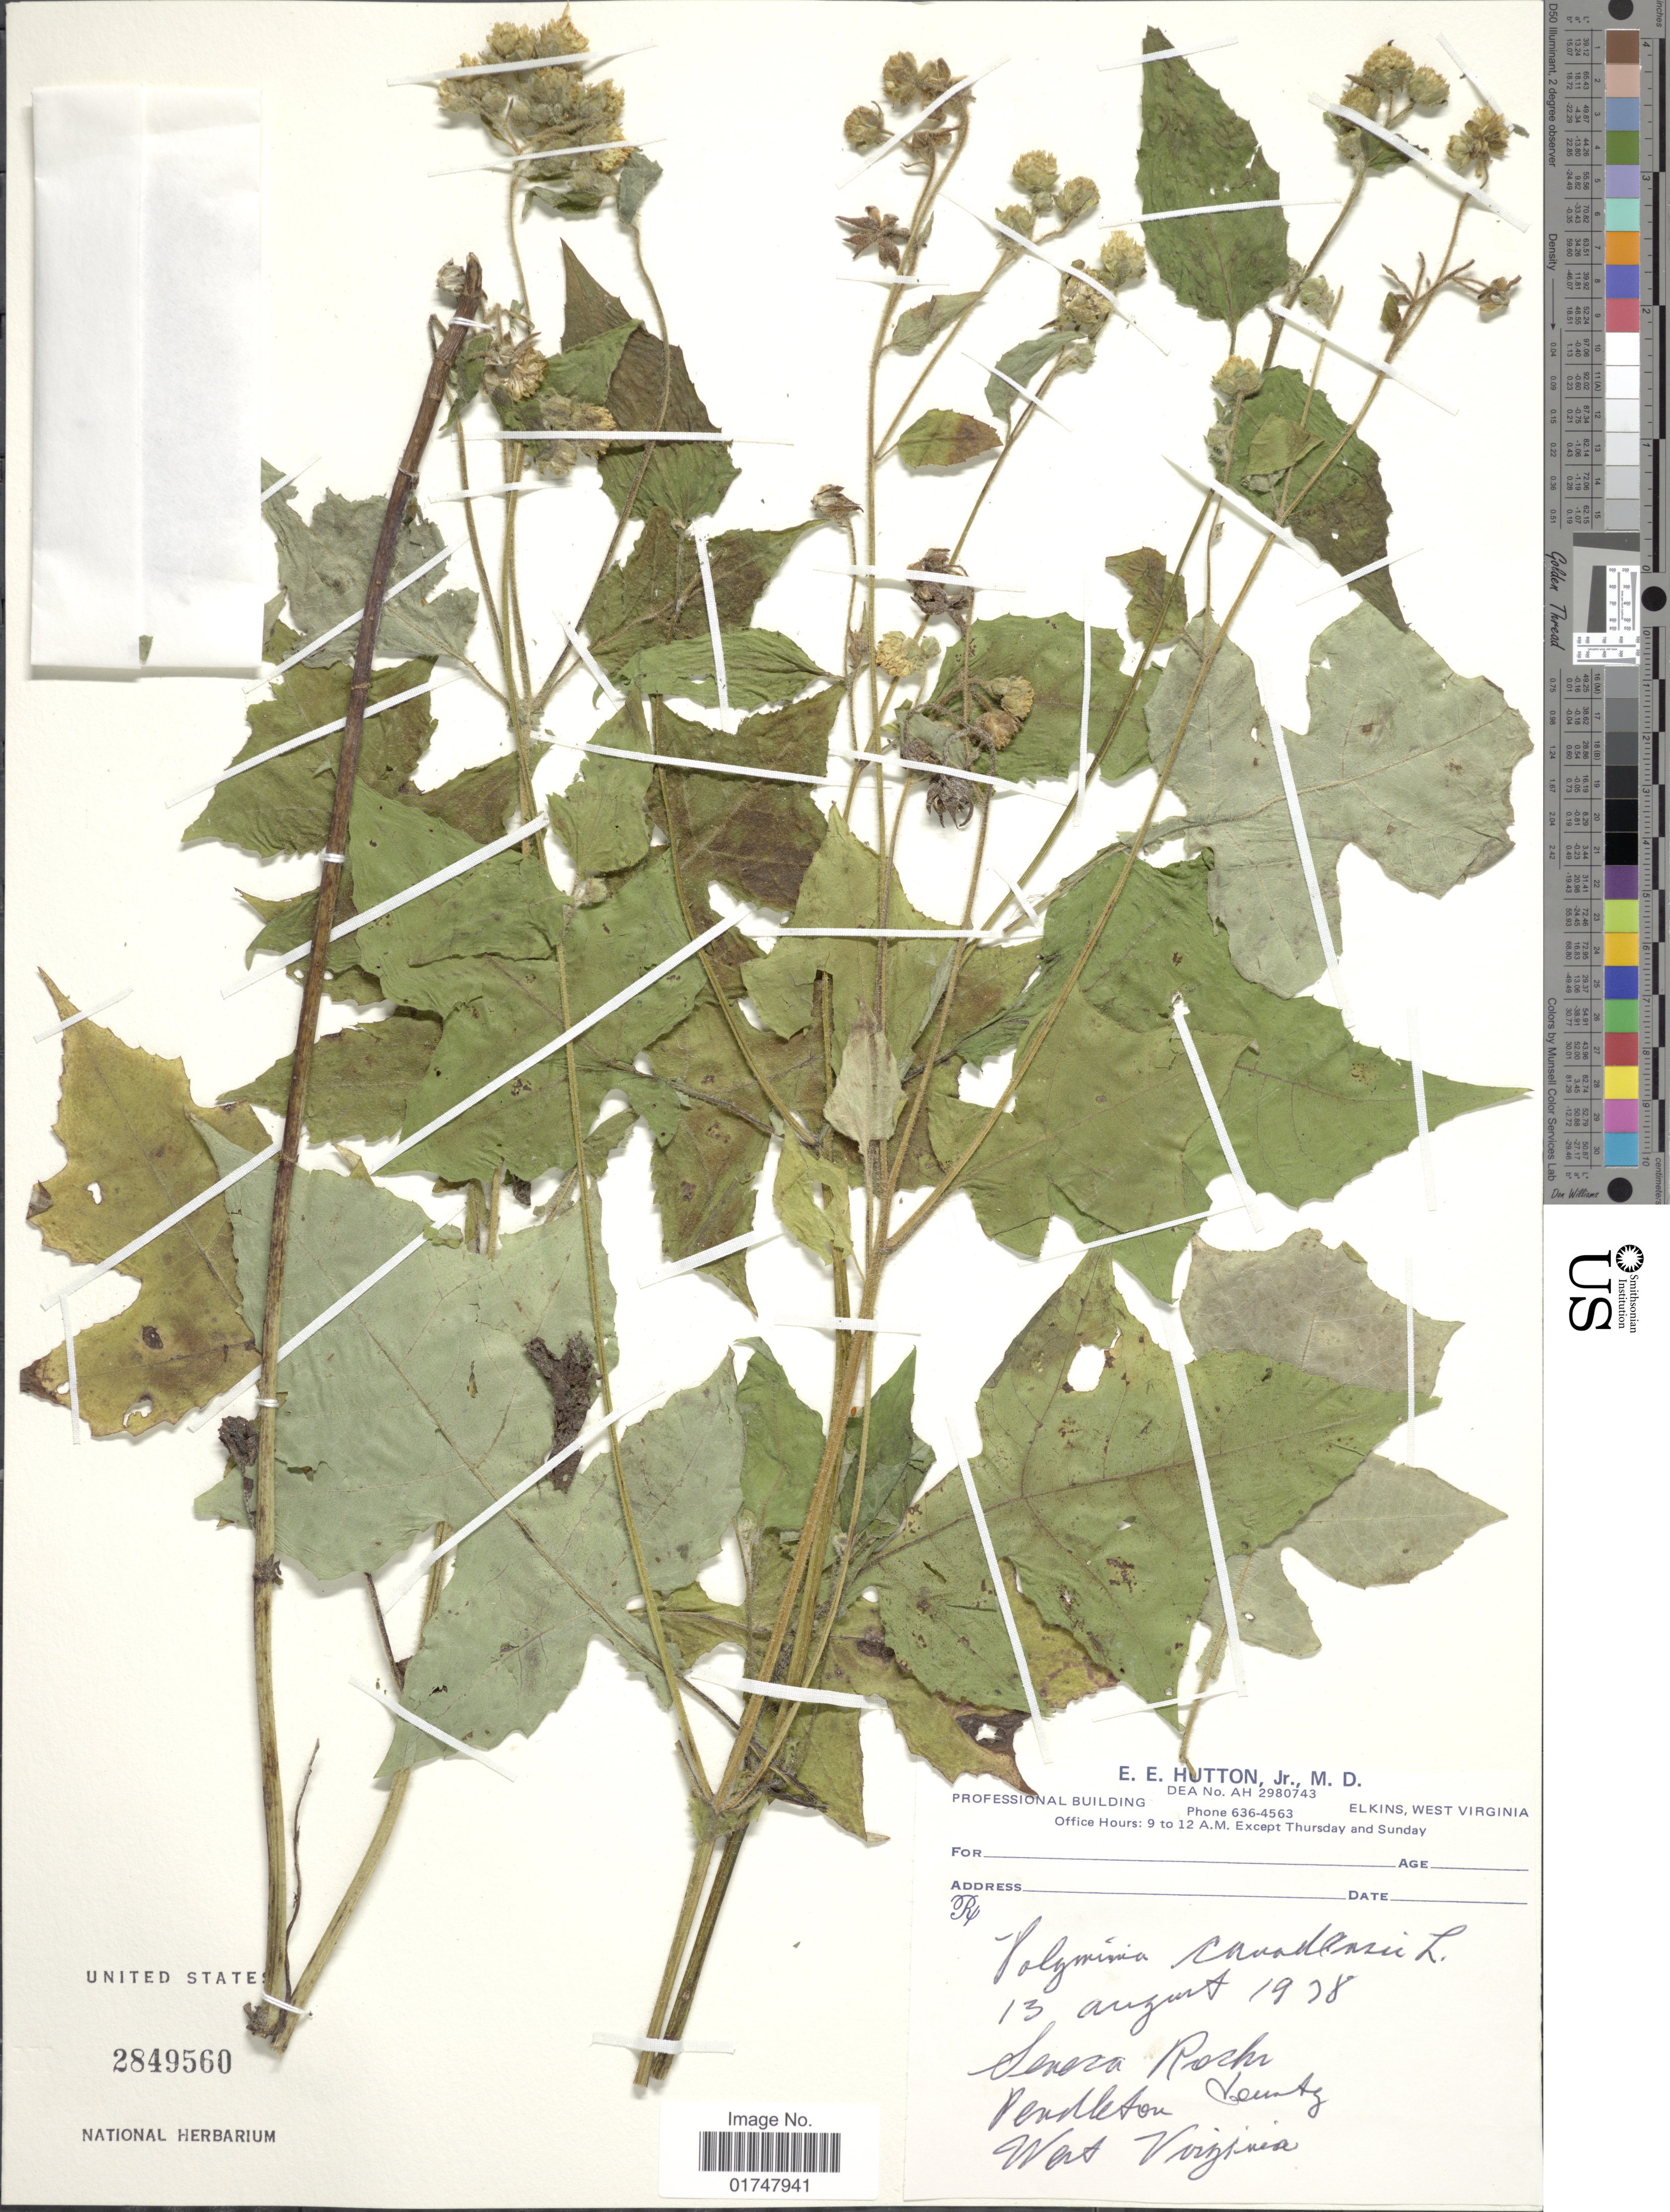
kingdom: Plantae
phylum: Tracheophyta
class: Magnoliopsida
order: Asterales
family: Asteraceae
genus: Polymnia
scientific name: Polymnia canadensis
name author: L.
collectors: E. Hutton Jr.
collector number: AH2980743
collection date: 1938-08-13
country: United States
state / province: West Virginia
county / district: Pendleton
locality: Sonora Rocks, Pendleton County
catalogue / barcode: US 2849560